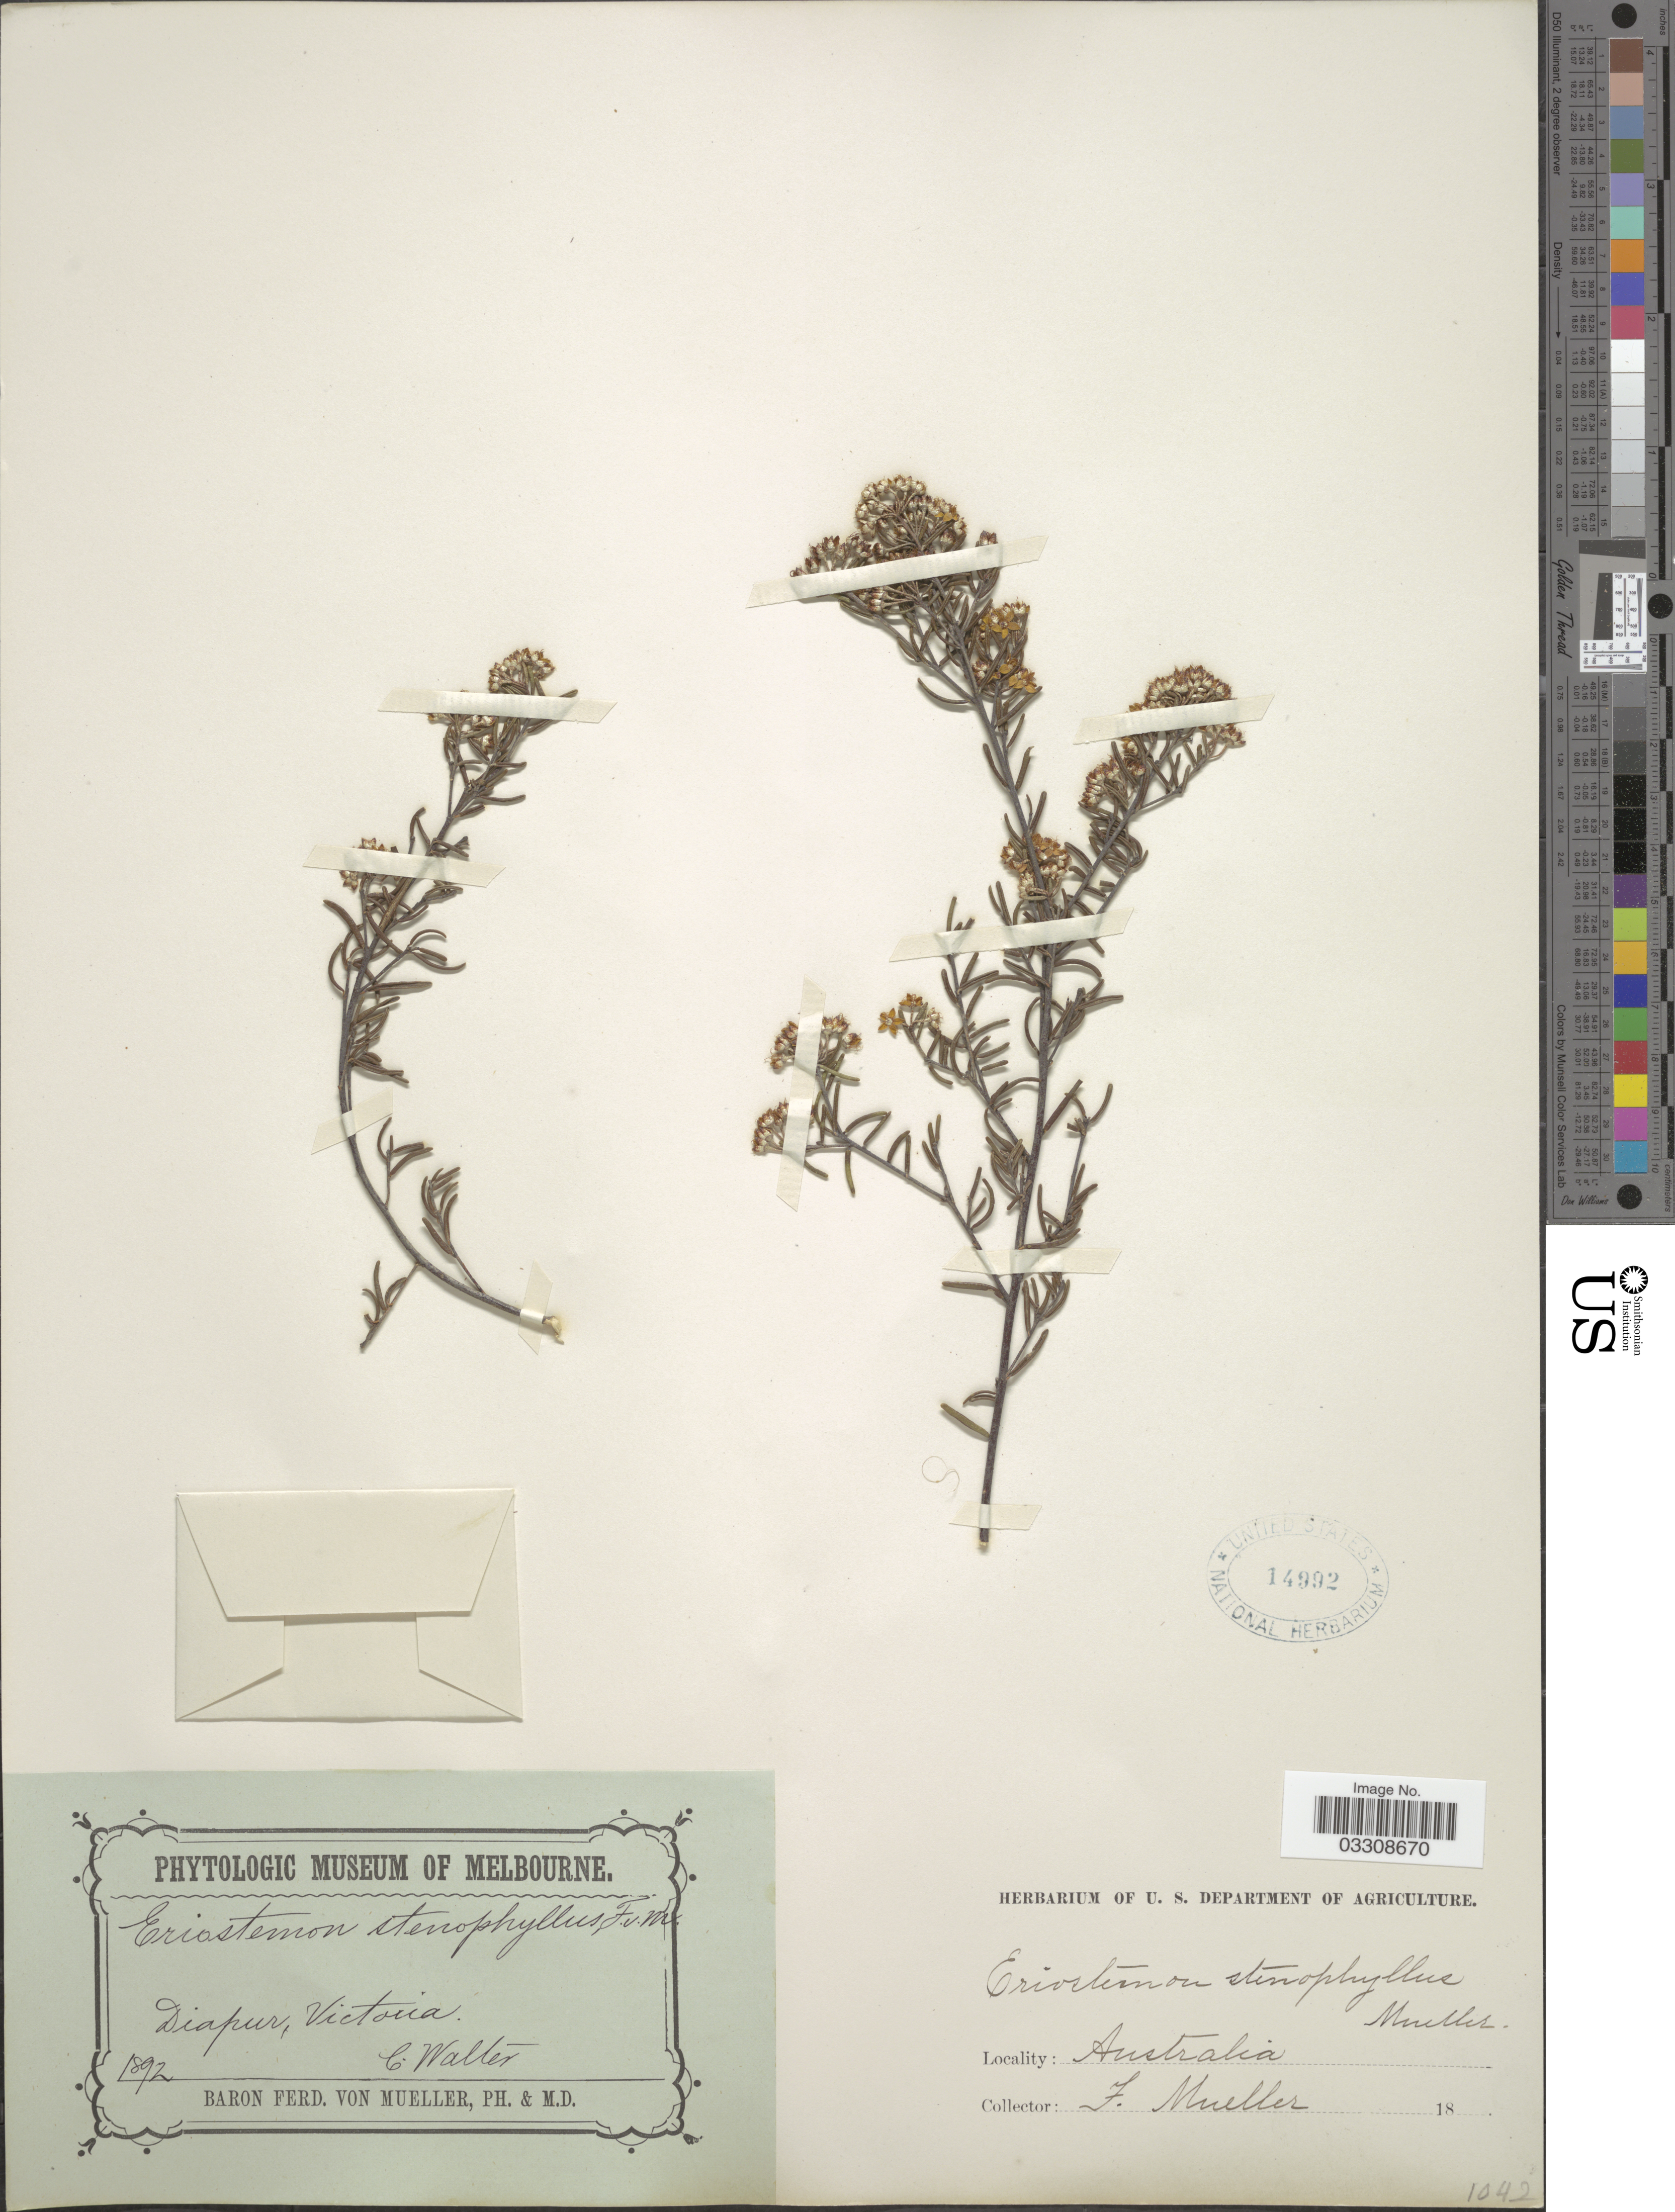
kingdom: Plantae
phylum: Tracheophyta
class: Magnoliopsida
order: Sapindales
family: Rutaceae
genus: Eriostemon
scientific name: Eriostemon stenophyllus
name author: (Benth.) F. Muell.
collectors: F. Mueller & C. Walter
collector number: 1042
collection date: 1892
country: Australia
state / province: Victoria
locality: Diapur, Victoria.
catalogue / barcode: US 14992